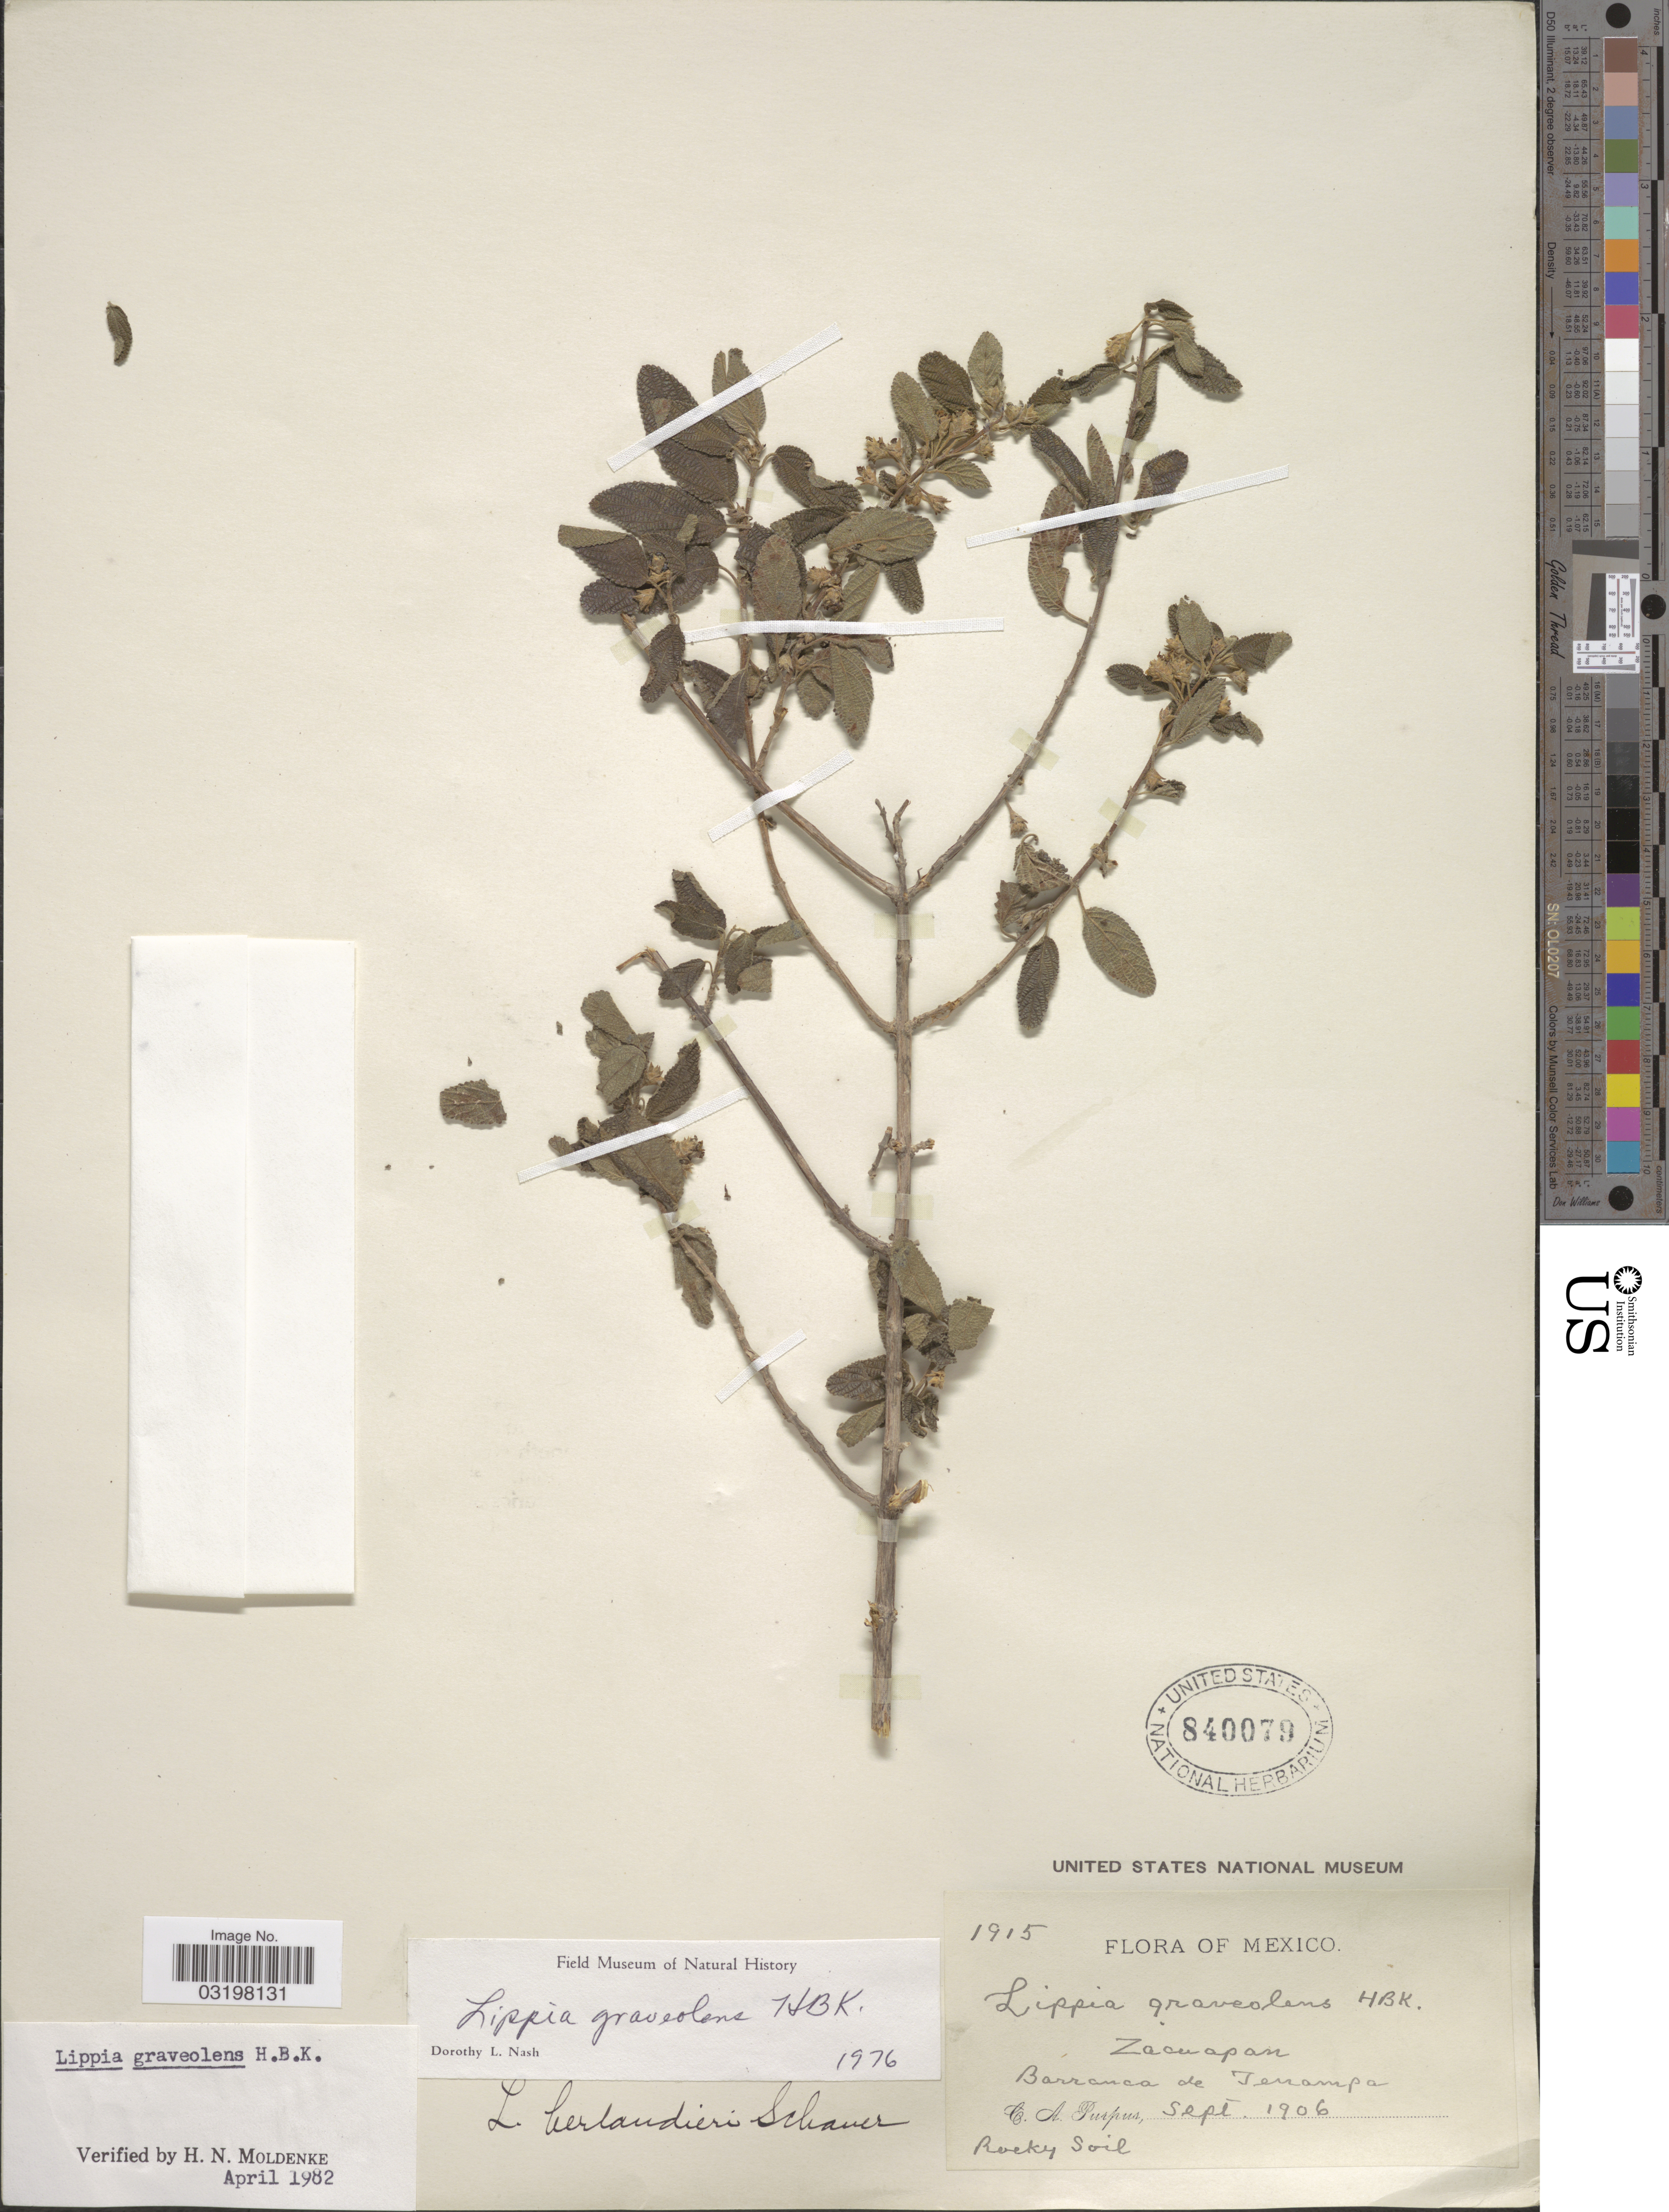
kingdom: Plantae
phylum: Tracheophyta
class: Magnoliopsida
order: Lamiales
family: Verbenaceae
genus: Lippia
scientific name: Lippia graveolens f. graveolens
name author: Kunth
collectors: C. A. Purpus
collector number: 1915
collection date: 1906-09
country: Mexico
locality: Zacaupan. Barranca de Tenampa. Rocky soil.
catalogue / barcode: US 840079